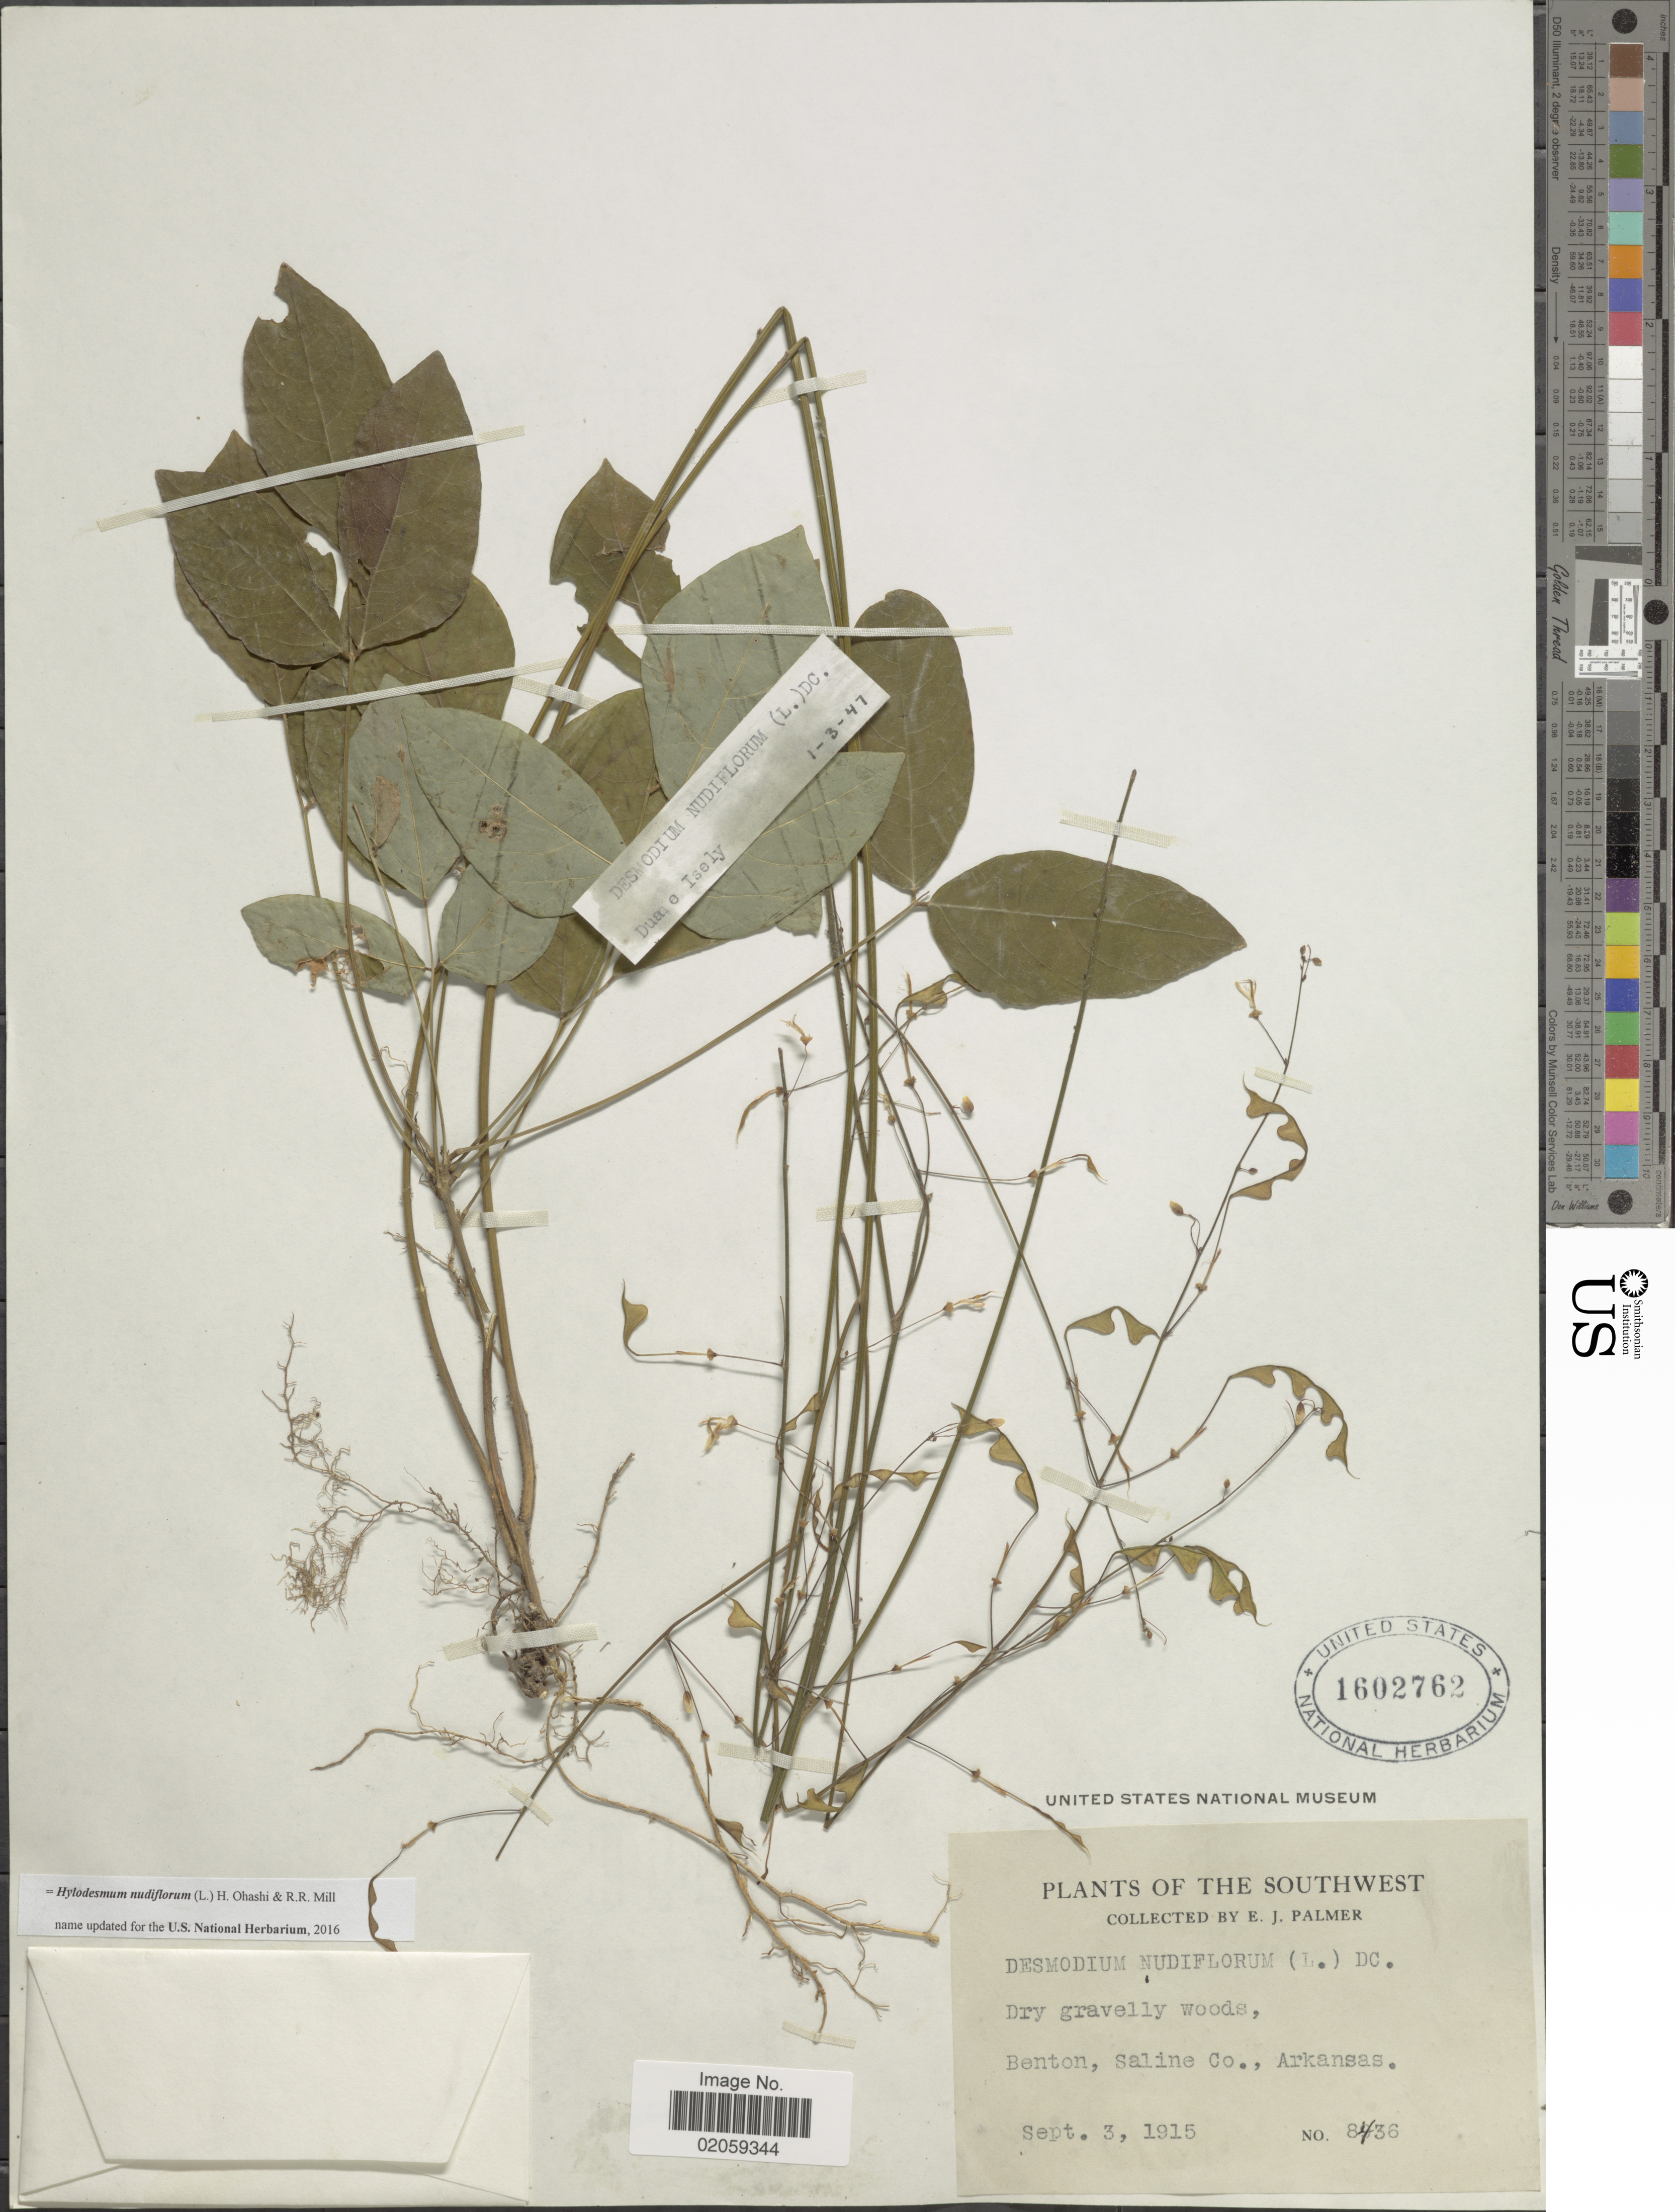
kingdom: Plantae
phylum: Tracheophyta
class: Magnoliopsida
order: Fabales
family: Fabaceae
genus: Hylodesmum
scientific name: Hylodesmum nudiflorum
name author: (L.) H. Ohashi & R.R. Mill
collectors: E. J. Palmer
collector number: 8436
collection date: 1915-09-03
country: United States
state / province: Arkansas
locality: The Southwest, Benton, Saline Co.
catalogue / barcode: US 1602762